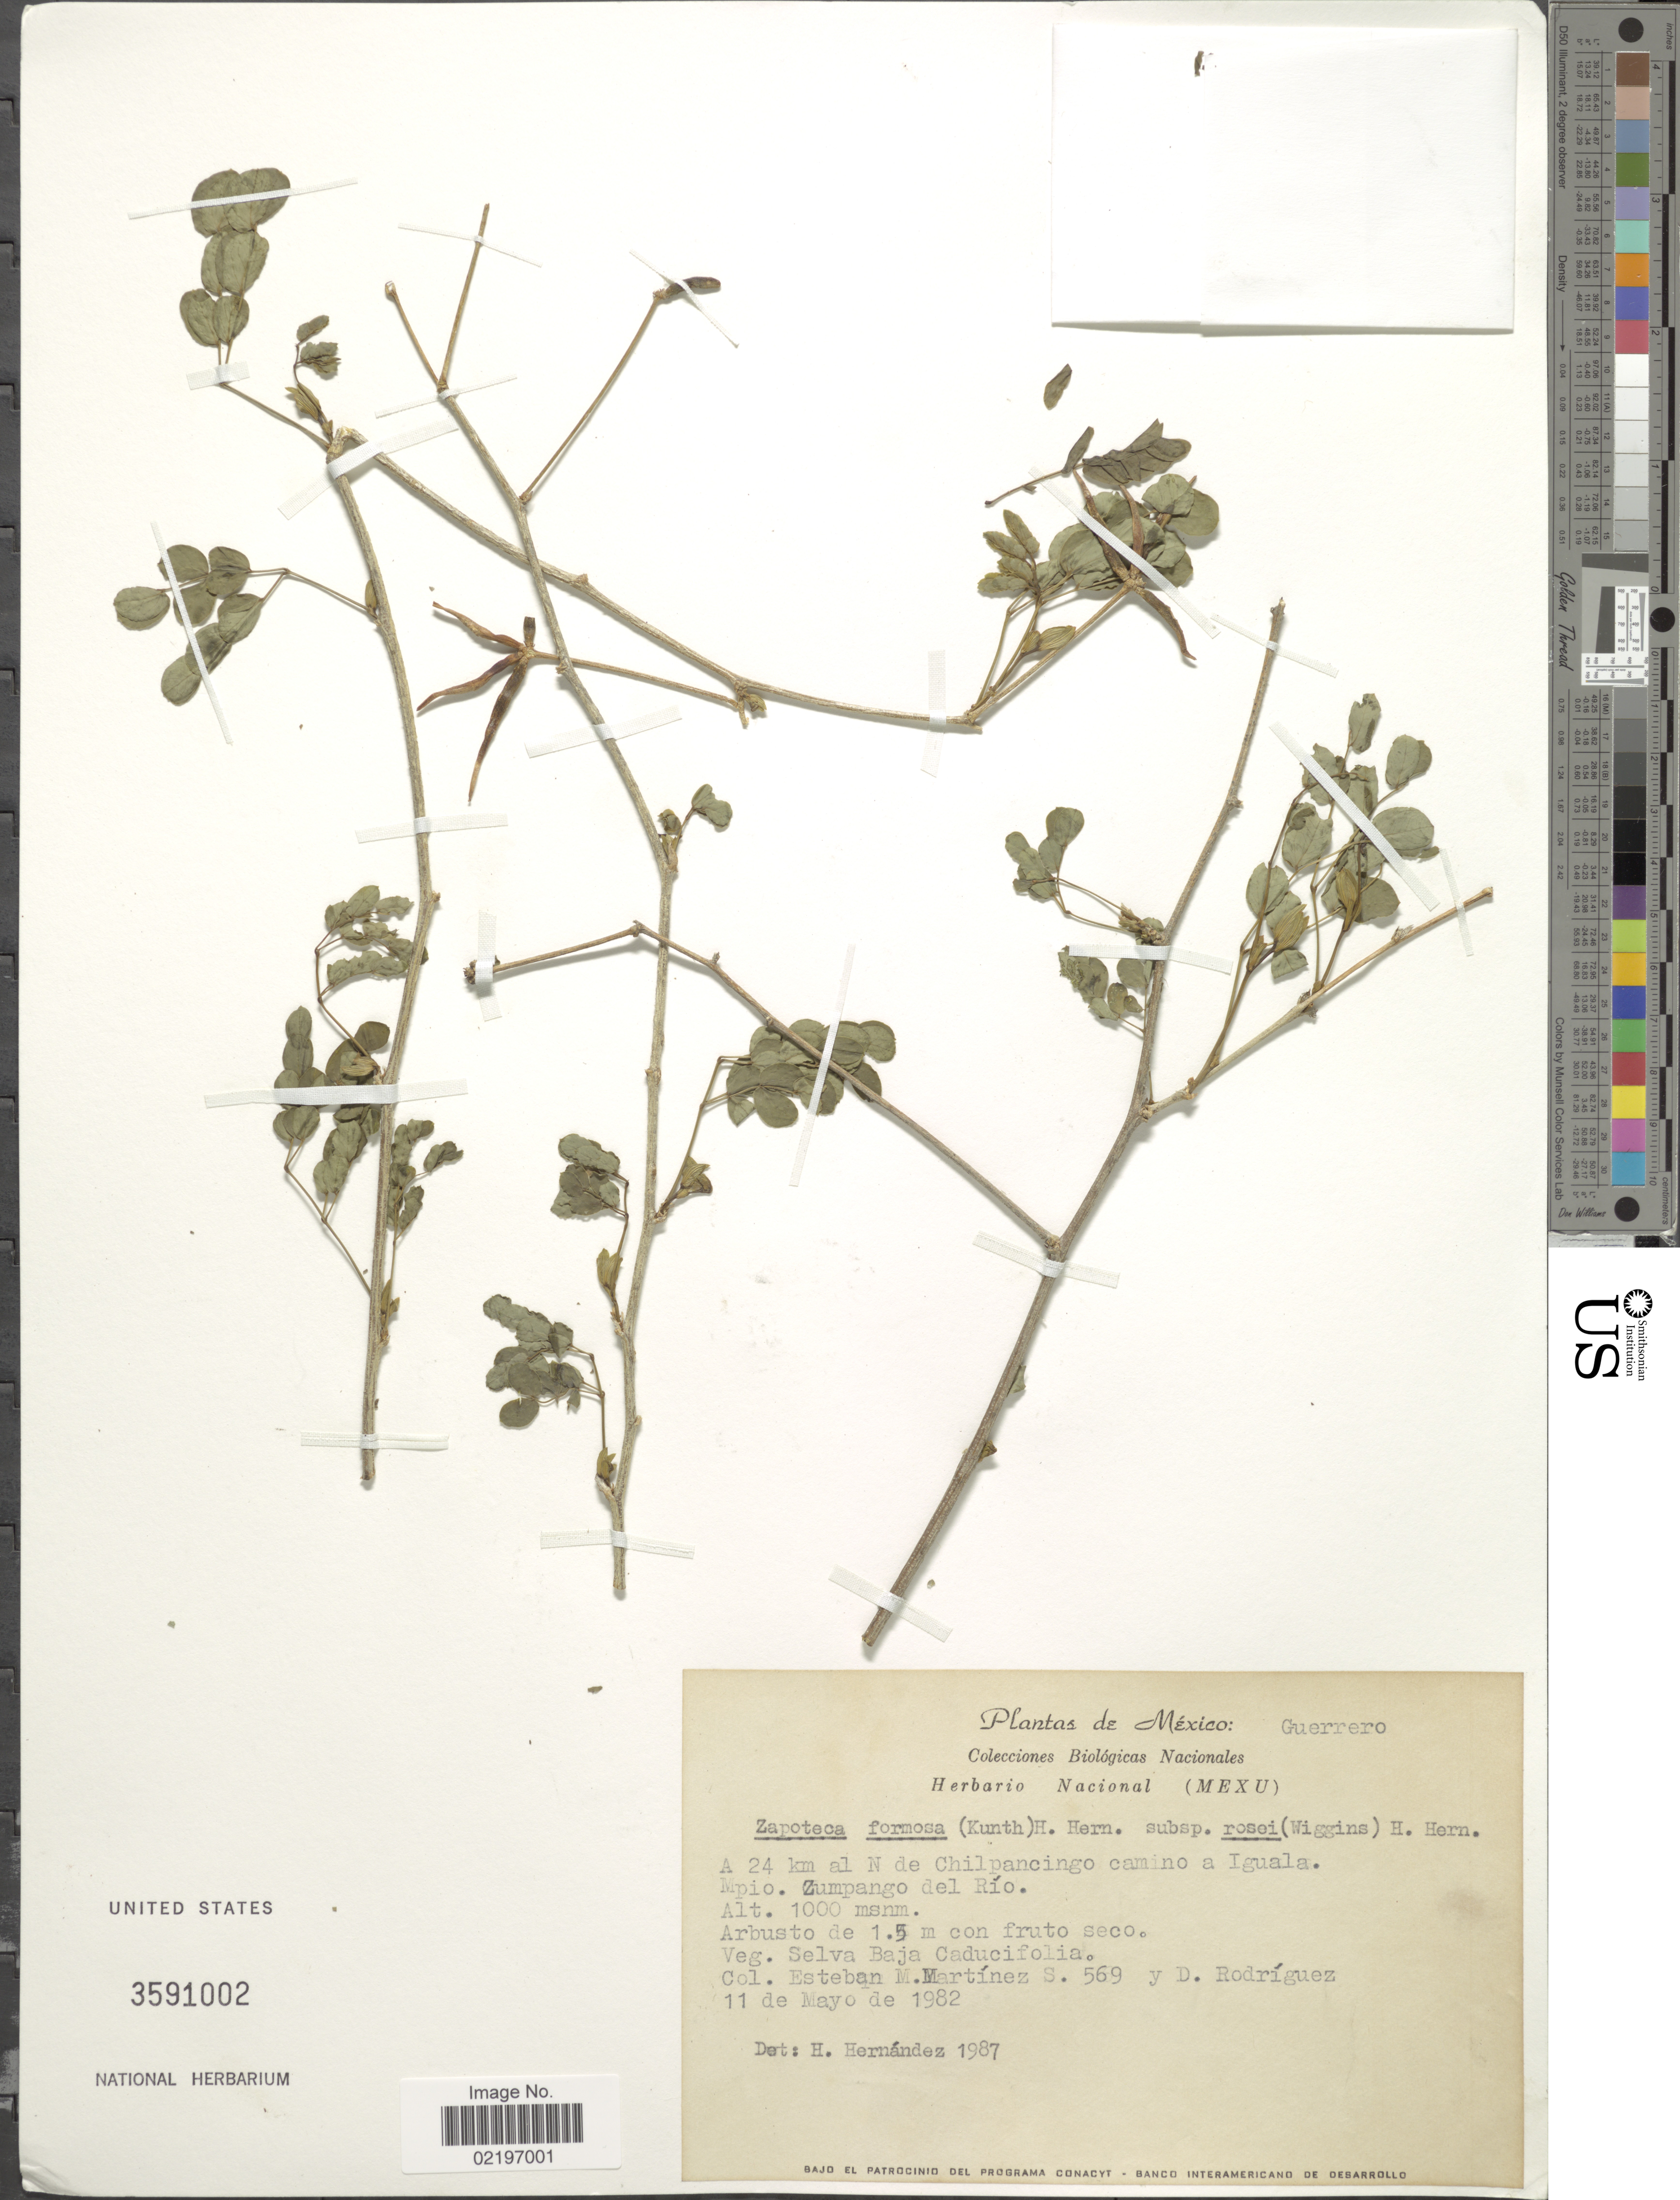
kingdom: Plantae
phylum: Tracheophyta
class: Magnoliopsida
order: Fabales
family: Fabaceae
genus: Zapoteca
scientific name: Zapoteca formosa subsp. rosei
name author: (Wiggins) H.M. Hern.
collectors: E. M. Martínez S. & D. Rodriguez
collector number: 569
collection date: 1982-05-11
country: Mexico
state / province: Guerrero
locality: A 24 km al N de Chilpancino camino a Iguala Mpio. Zumpango del Rio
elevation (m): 1000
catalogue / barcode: US 3591002